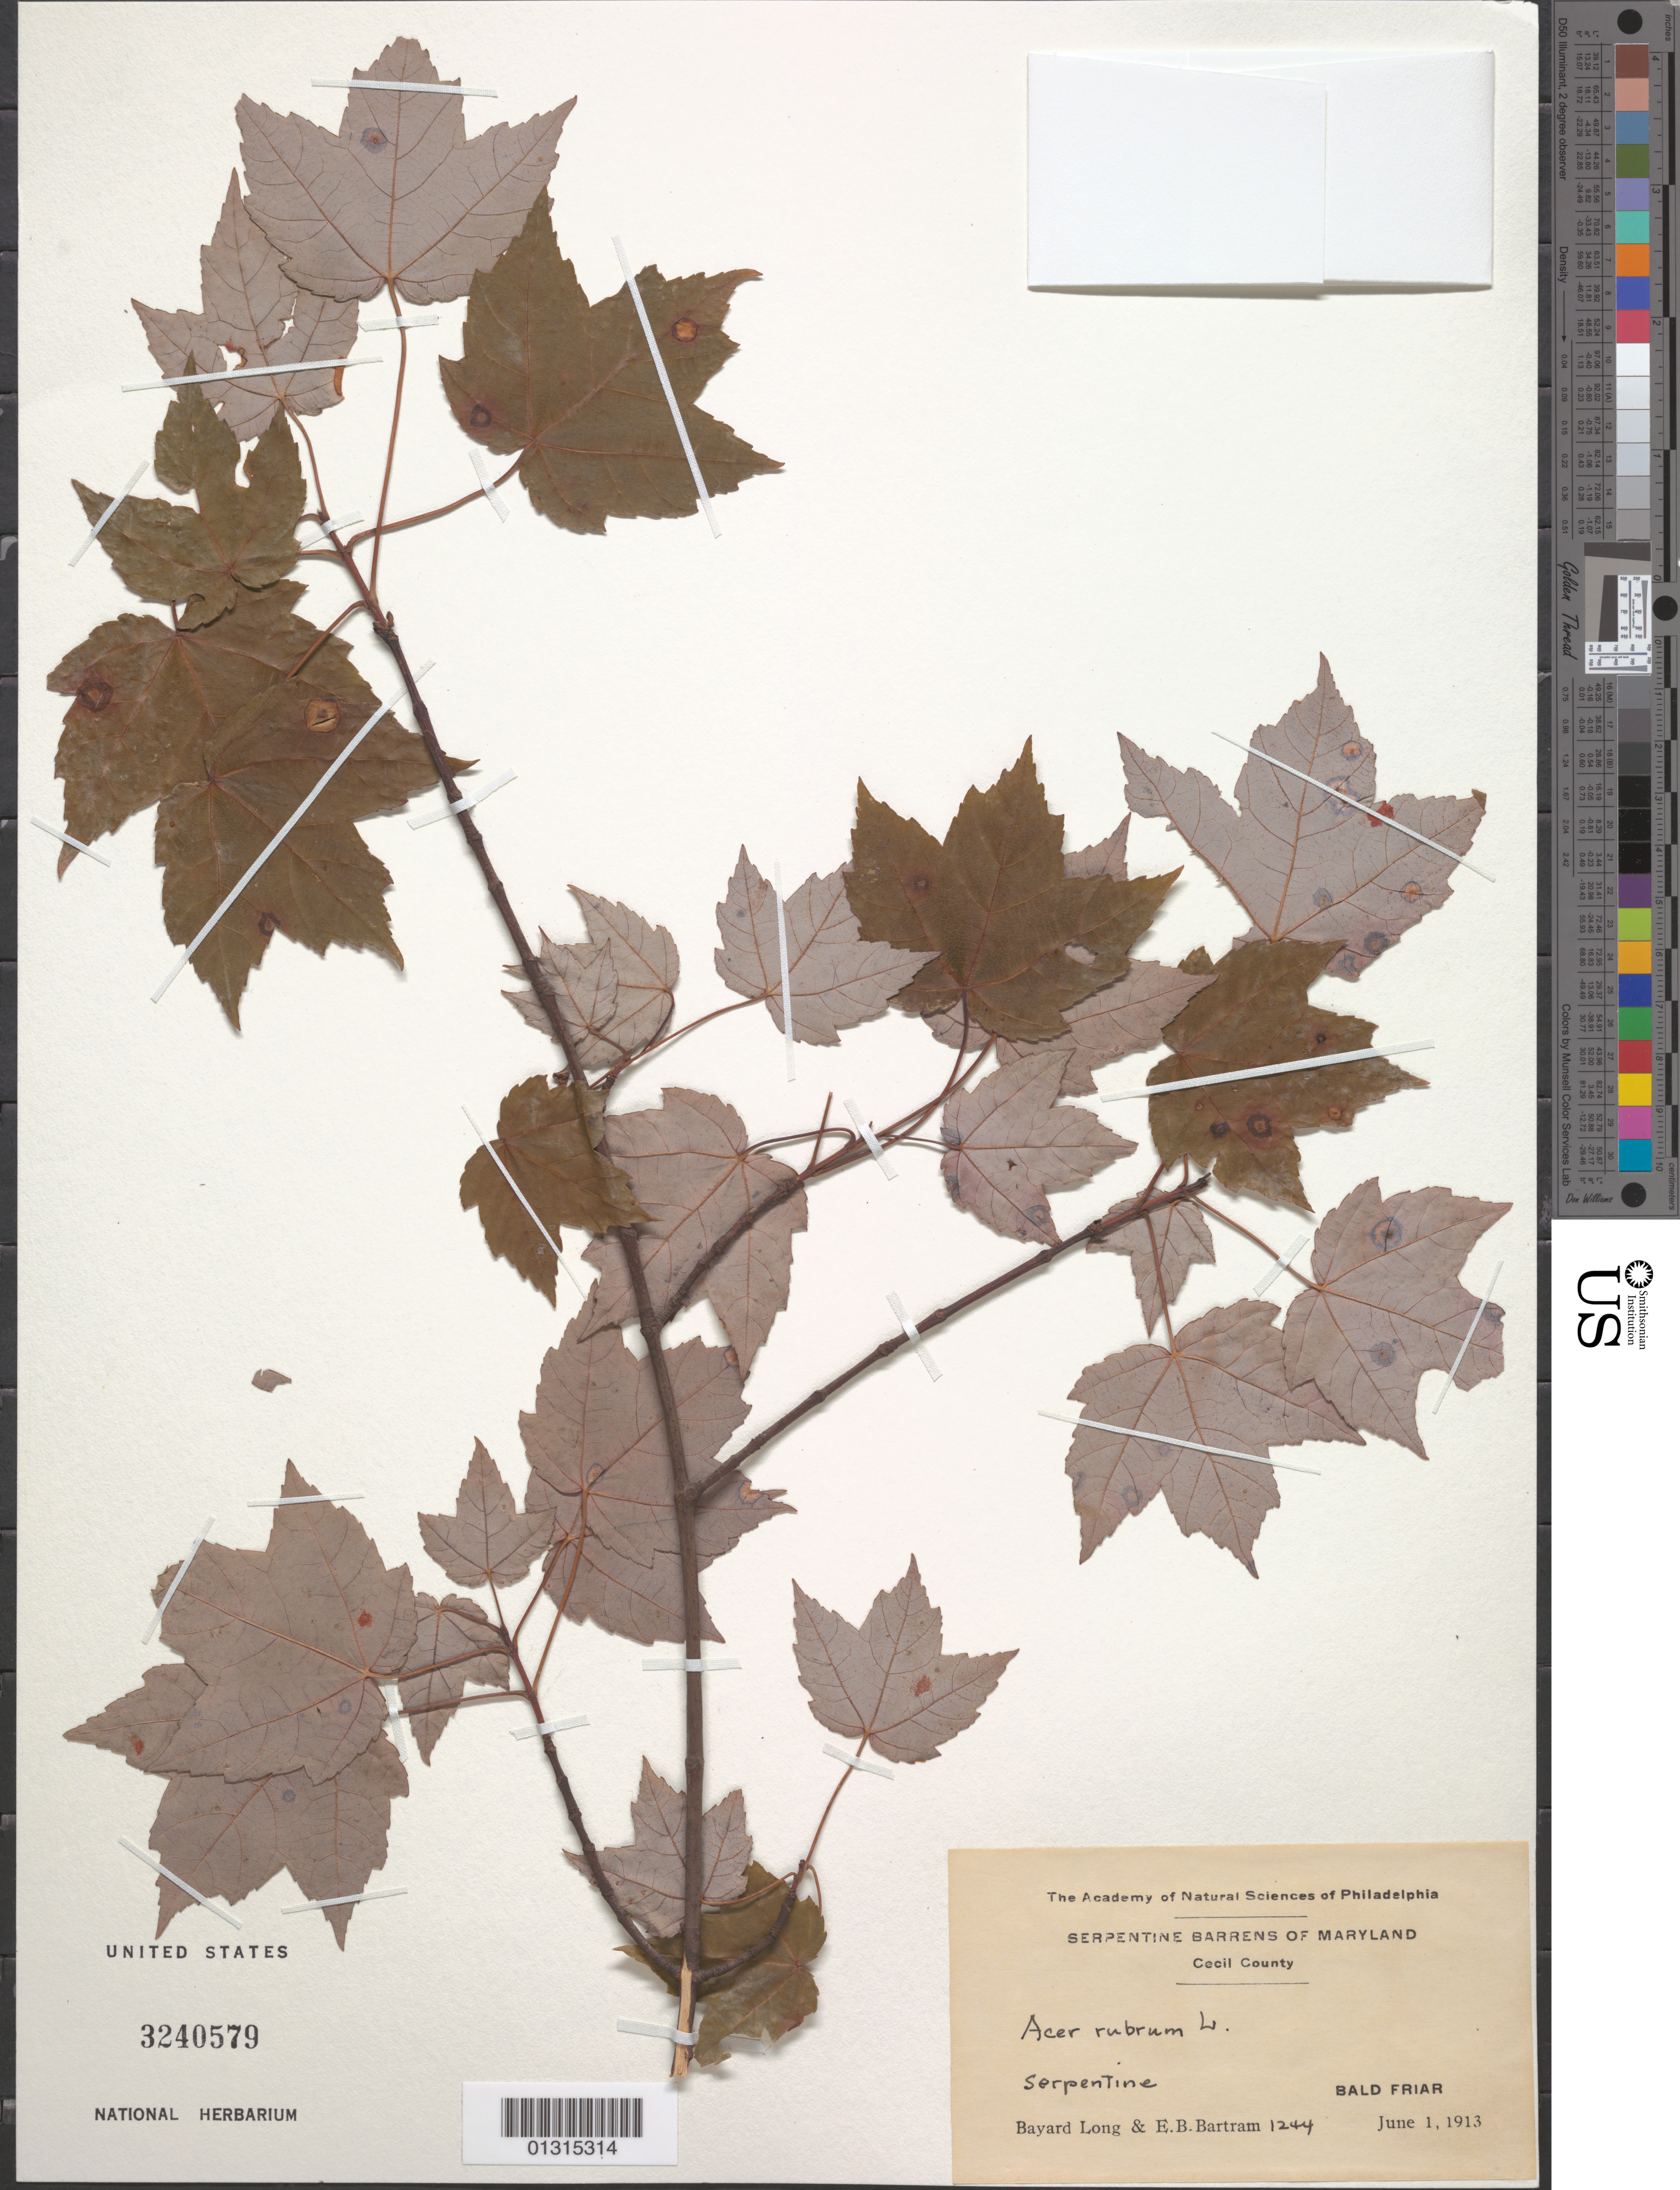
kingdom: Plantae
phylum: Tracheophyta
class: Magnoliopsida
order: Sapindales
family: Sapindaceae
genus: Acer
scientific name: Acer rubrum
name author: L.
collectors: B. H. Long & E. B. Bartram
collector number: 1244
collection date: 1913-06-01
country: United States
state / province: Maryland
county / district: Cecil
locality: Cecil County, Serpentine Barrens, Bald Friar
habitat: Serpentine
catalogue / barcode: US 3240579